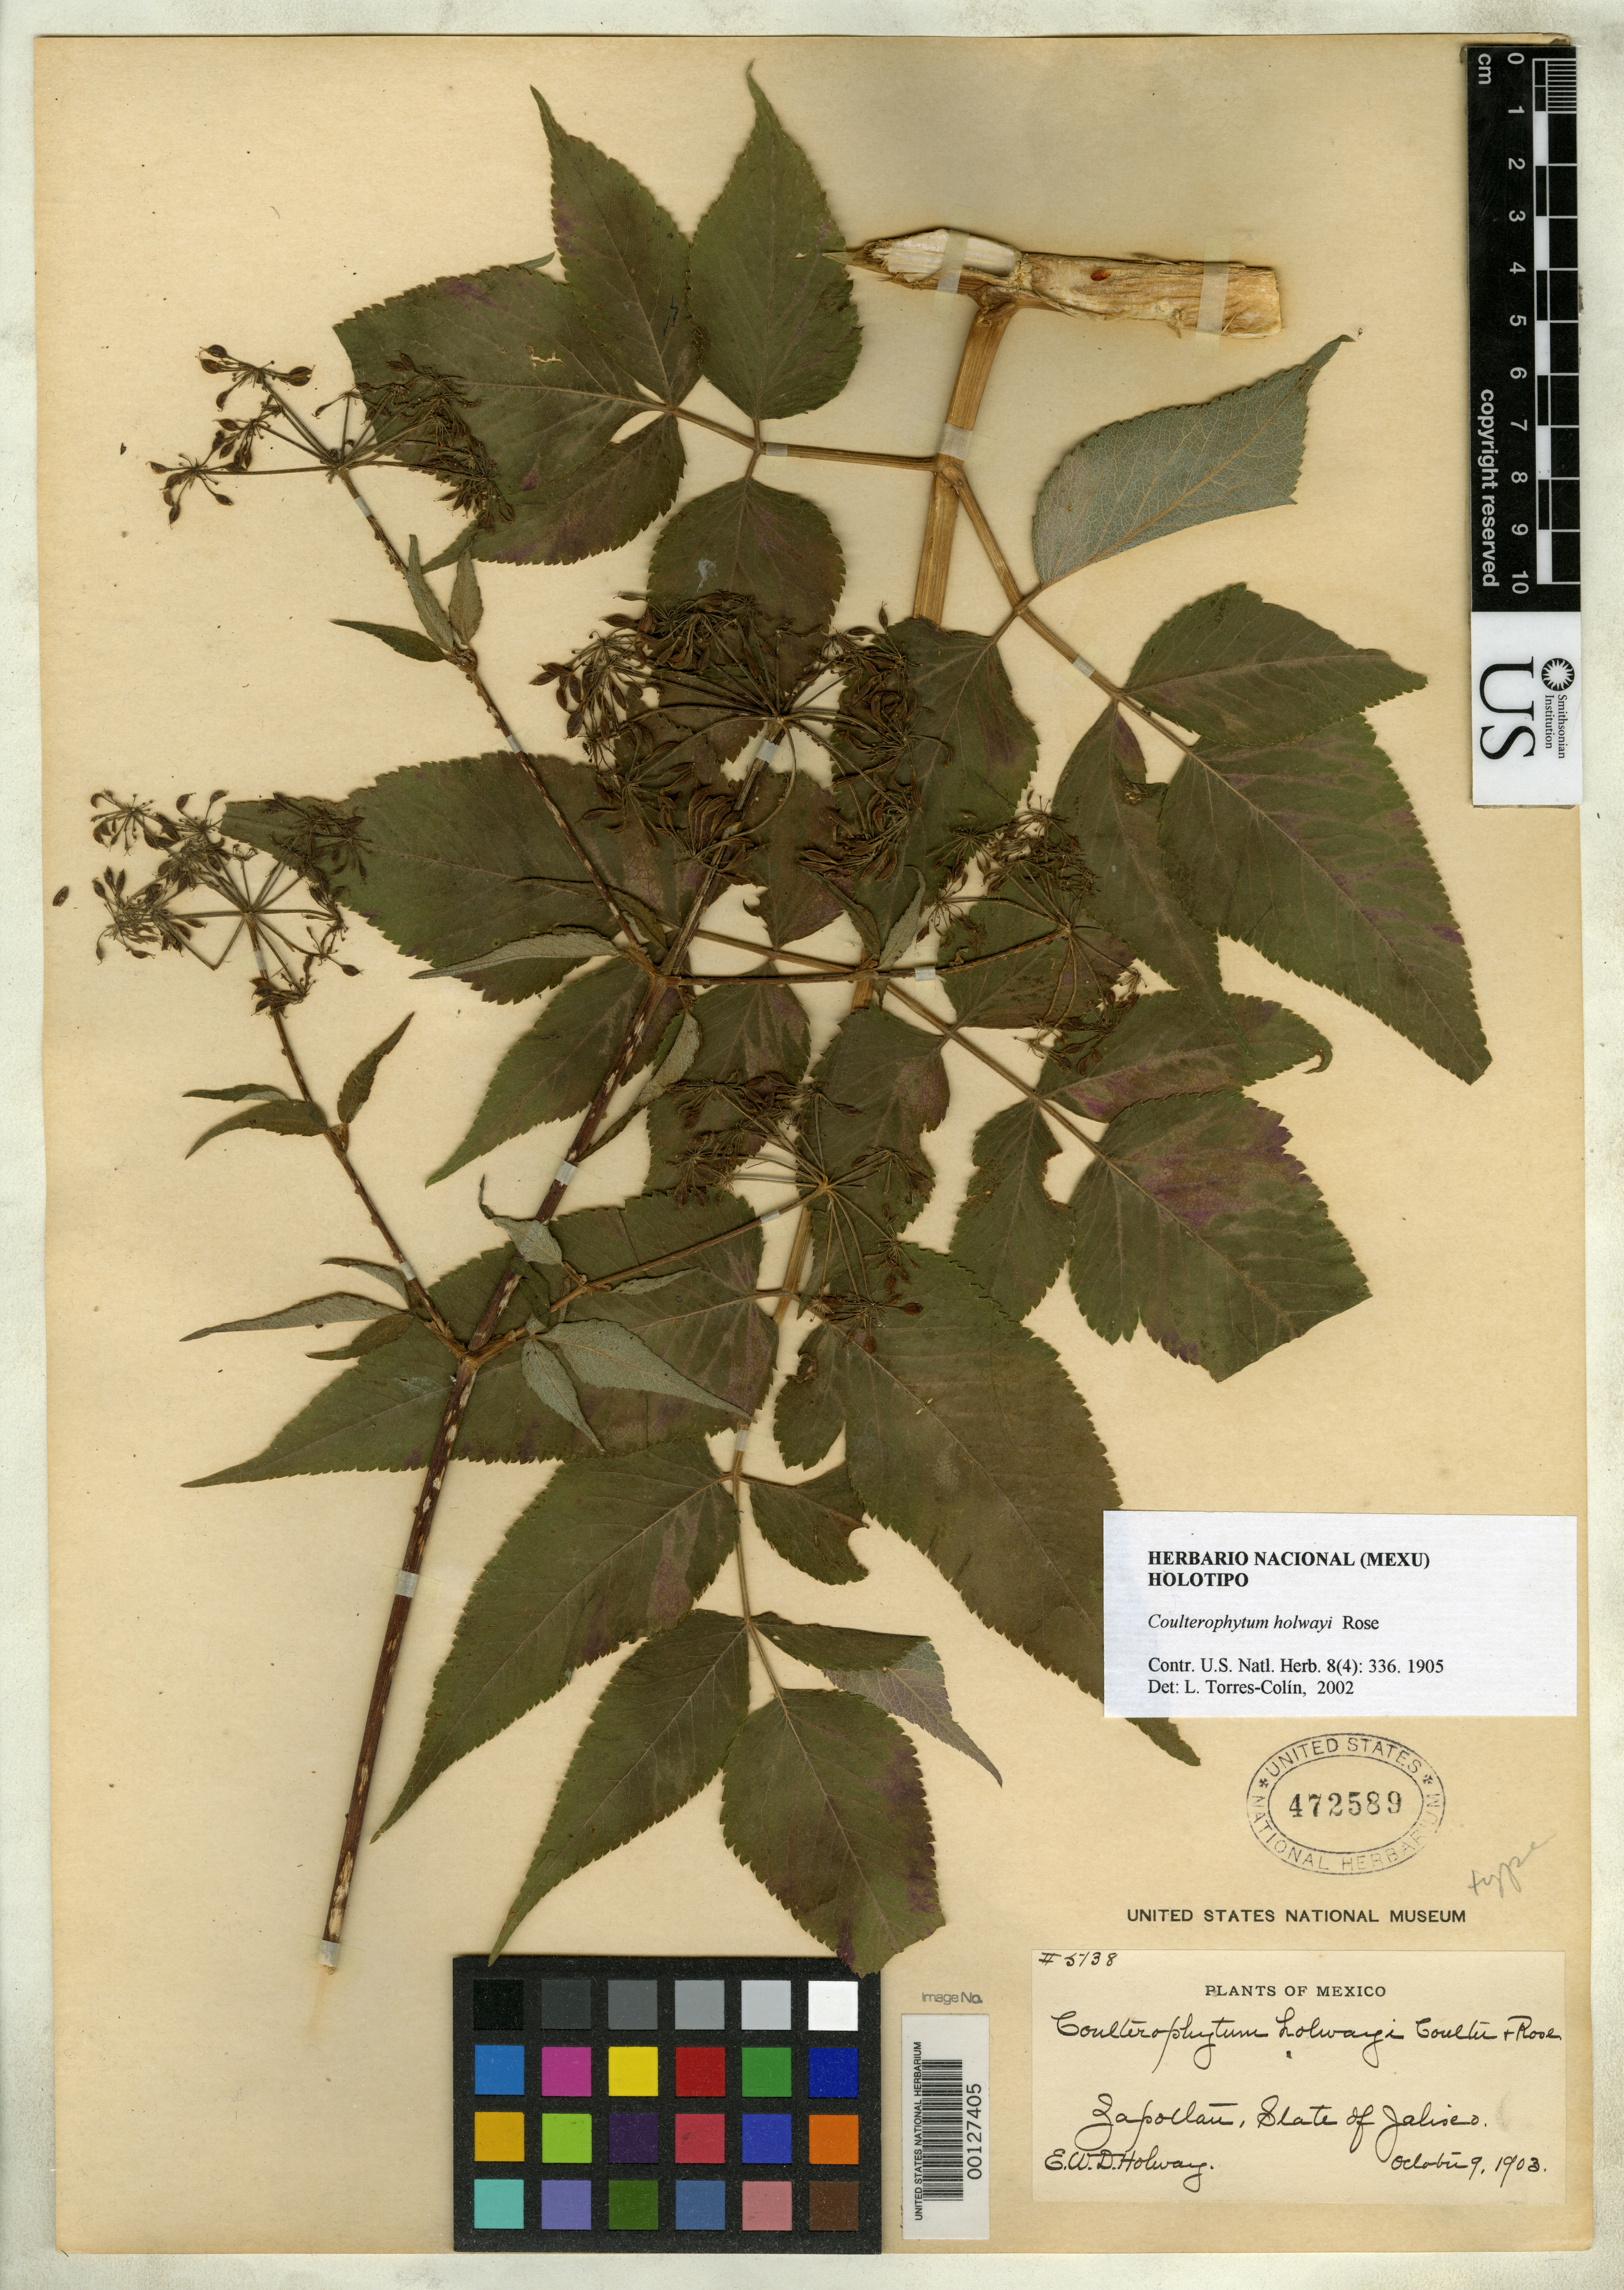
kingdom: Plantae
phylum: Tracheophyta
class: Magnoliopsida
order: Apiales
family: Apiaceae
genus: Coulterophytum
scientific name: Coulterophytum holwayi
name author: Rose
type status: Holotype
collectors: E. W. D. Holway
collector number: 5138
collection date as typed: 09 Oct 1903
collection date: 1903-10-09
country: Mexico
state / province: Jalisco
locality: Near Zapotlan.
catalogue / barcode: US 472590